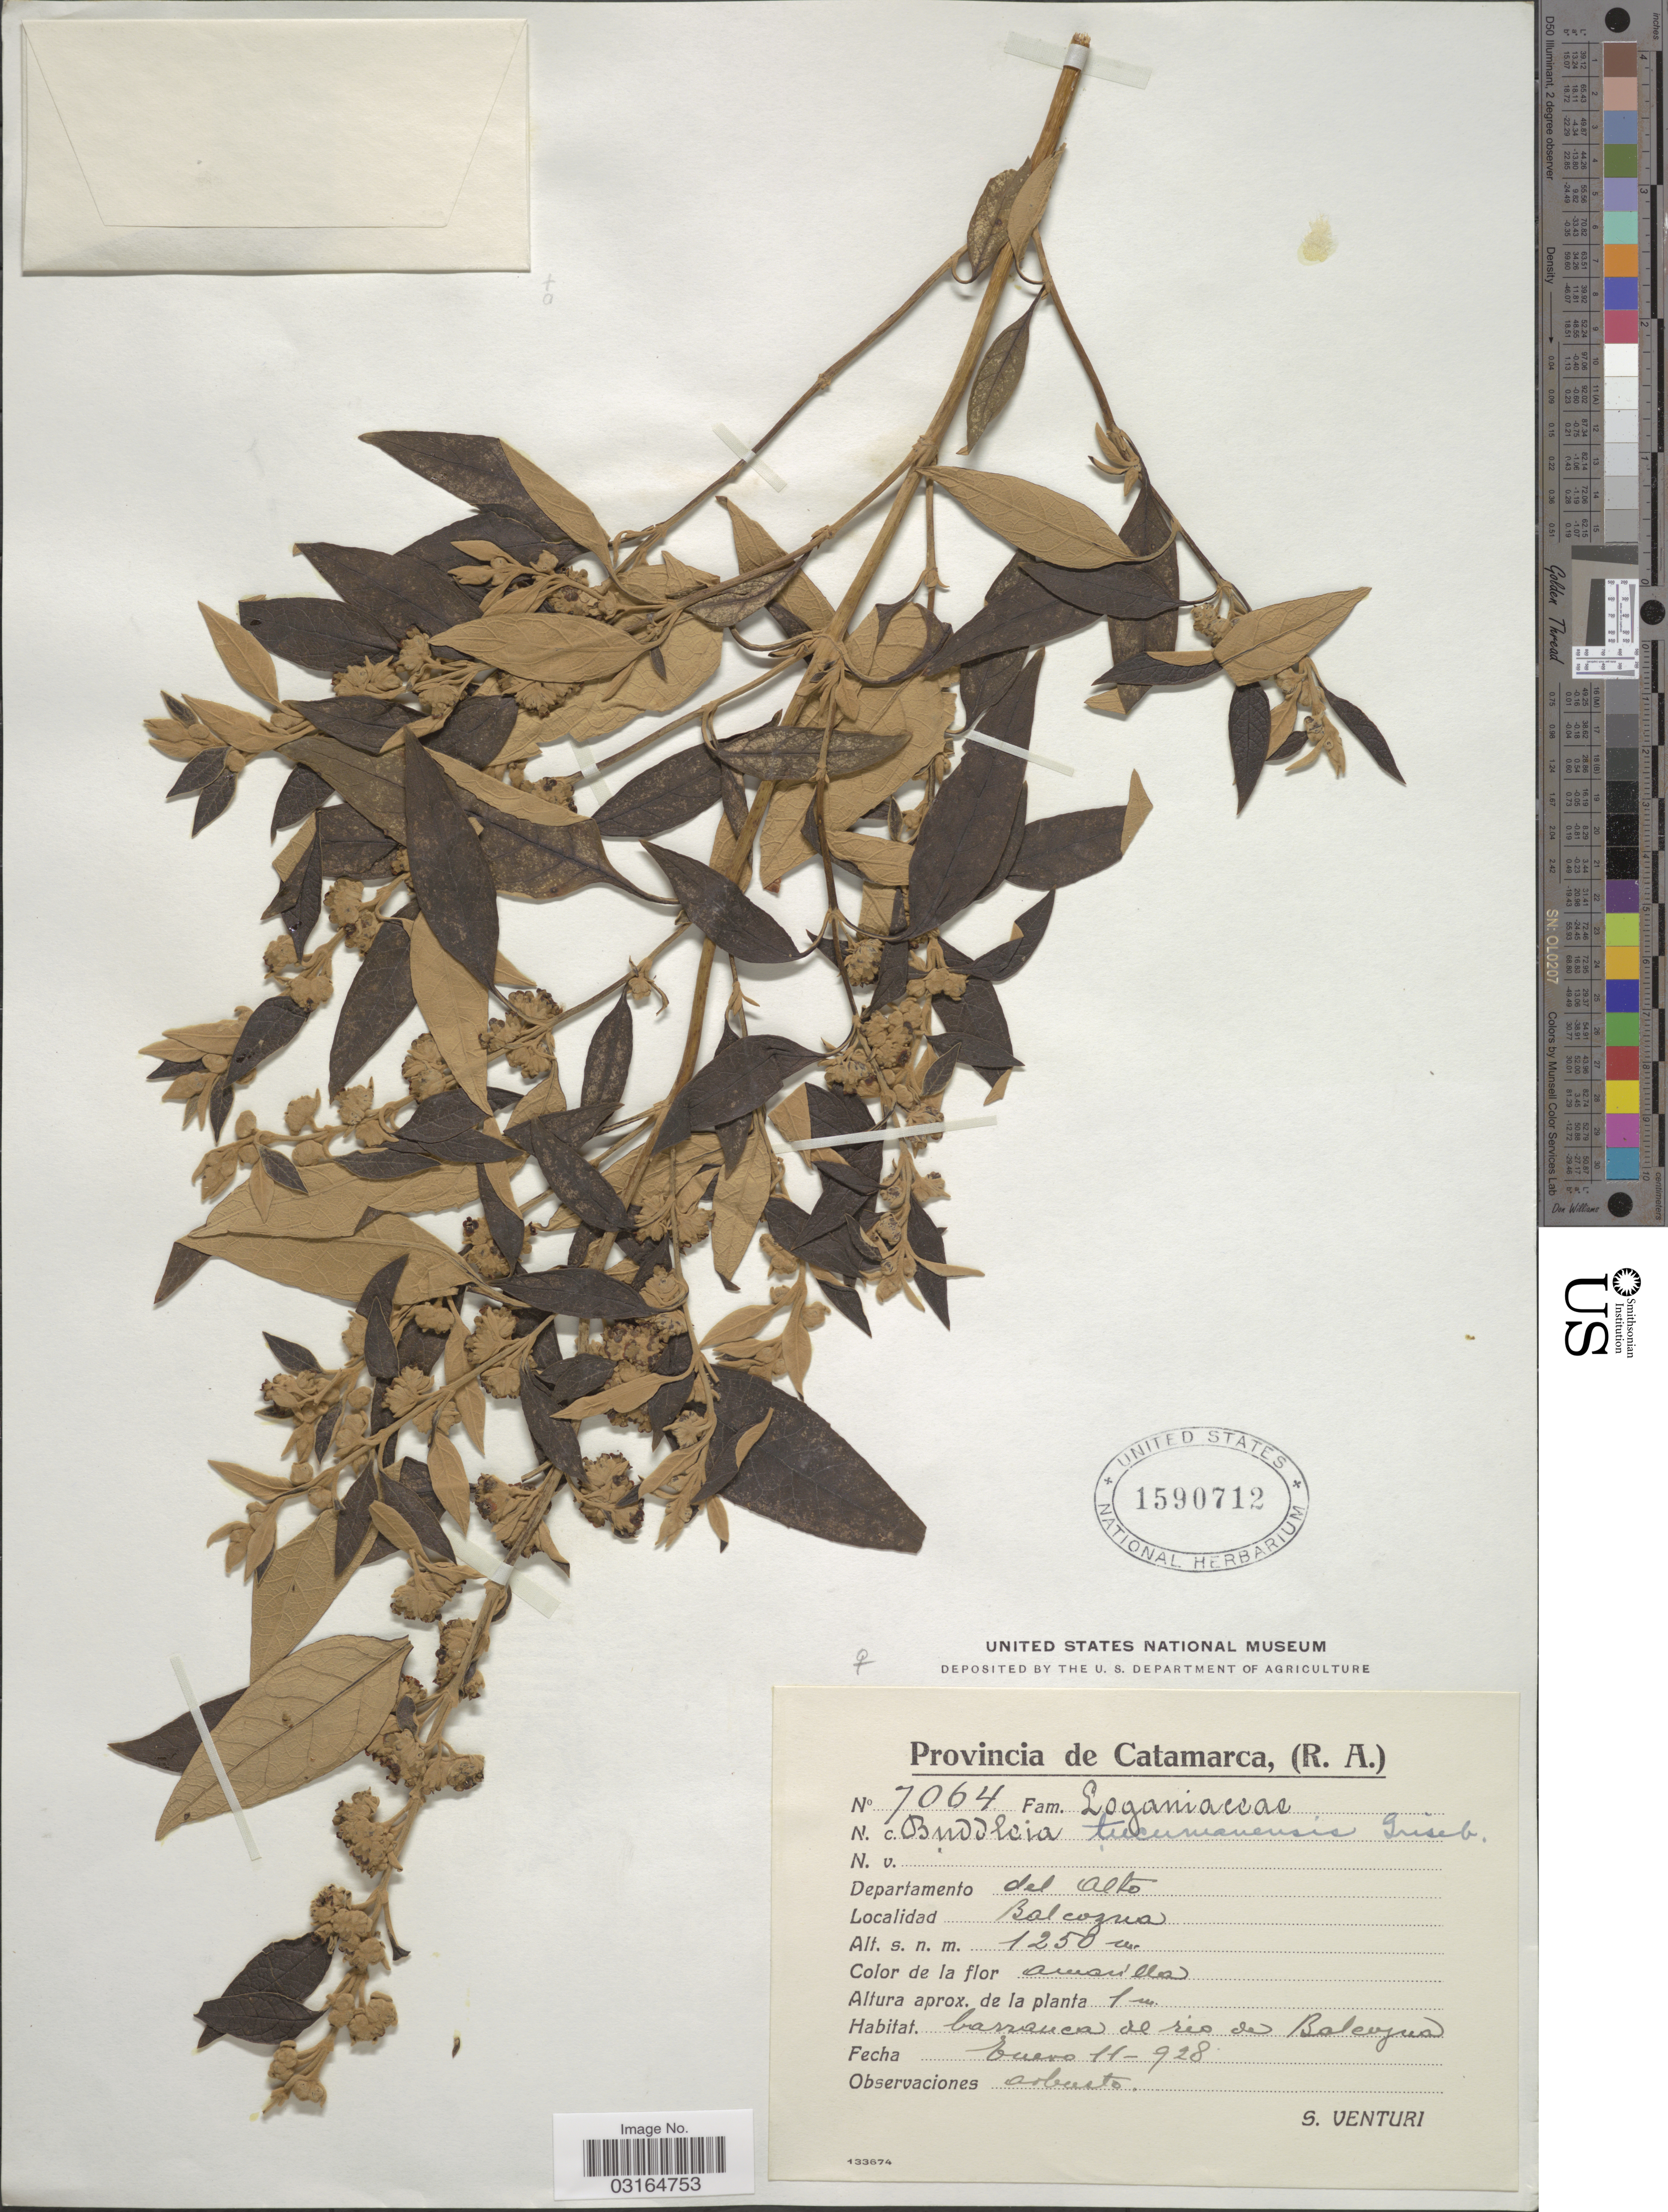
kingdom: Plantae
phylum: Tracheophyta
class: Magnoliopsida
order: Lamiales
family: Scrophulariaceae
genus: Buddleja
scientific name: Buddleja tucumanensis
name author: Griseb.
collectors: S. Venturi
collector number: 7064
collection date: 1928-01-11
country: Argentina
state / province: Catamarca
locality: (R. A.), Departamento del Alto. Balcogna.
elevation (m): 1250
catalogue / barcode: US 1590712